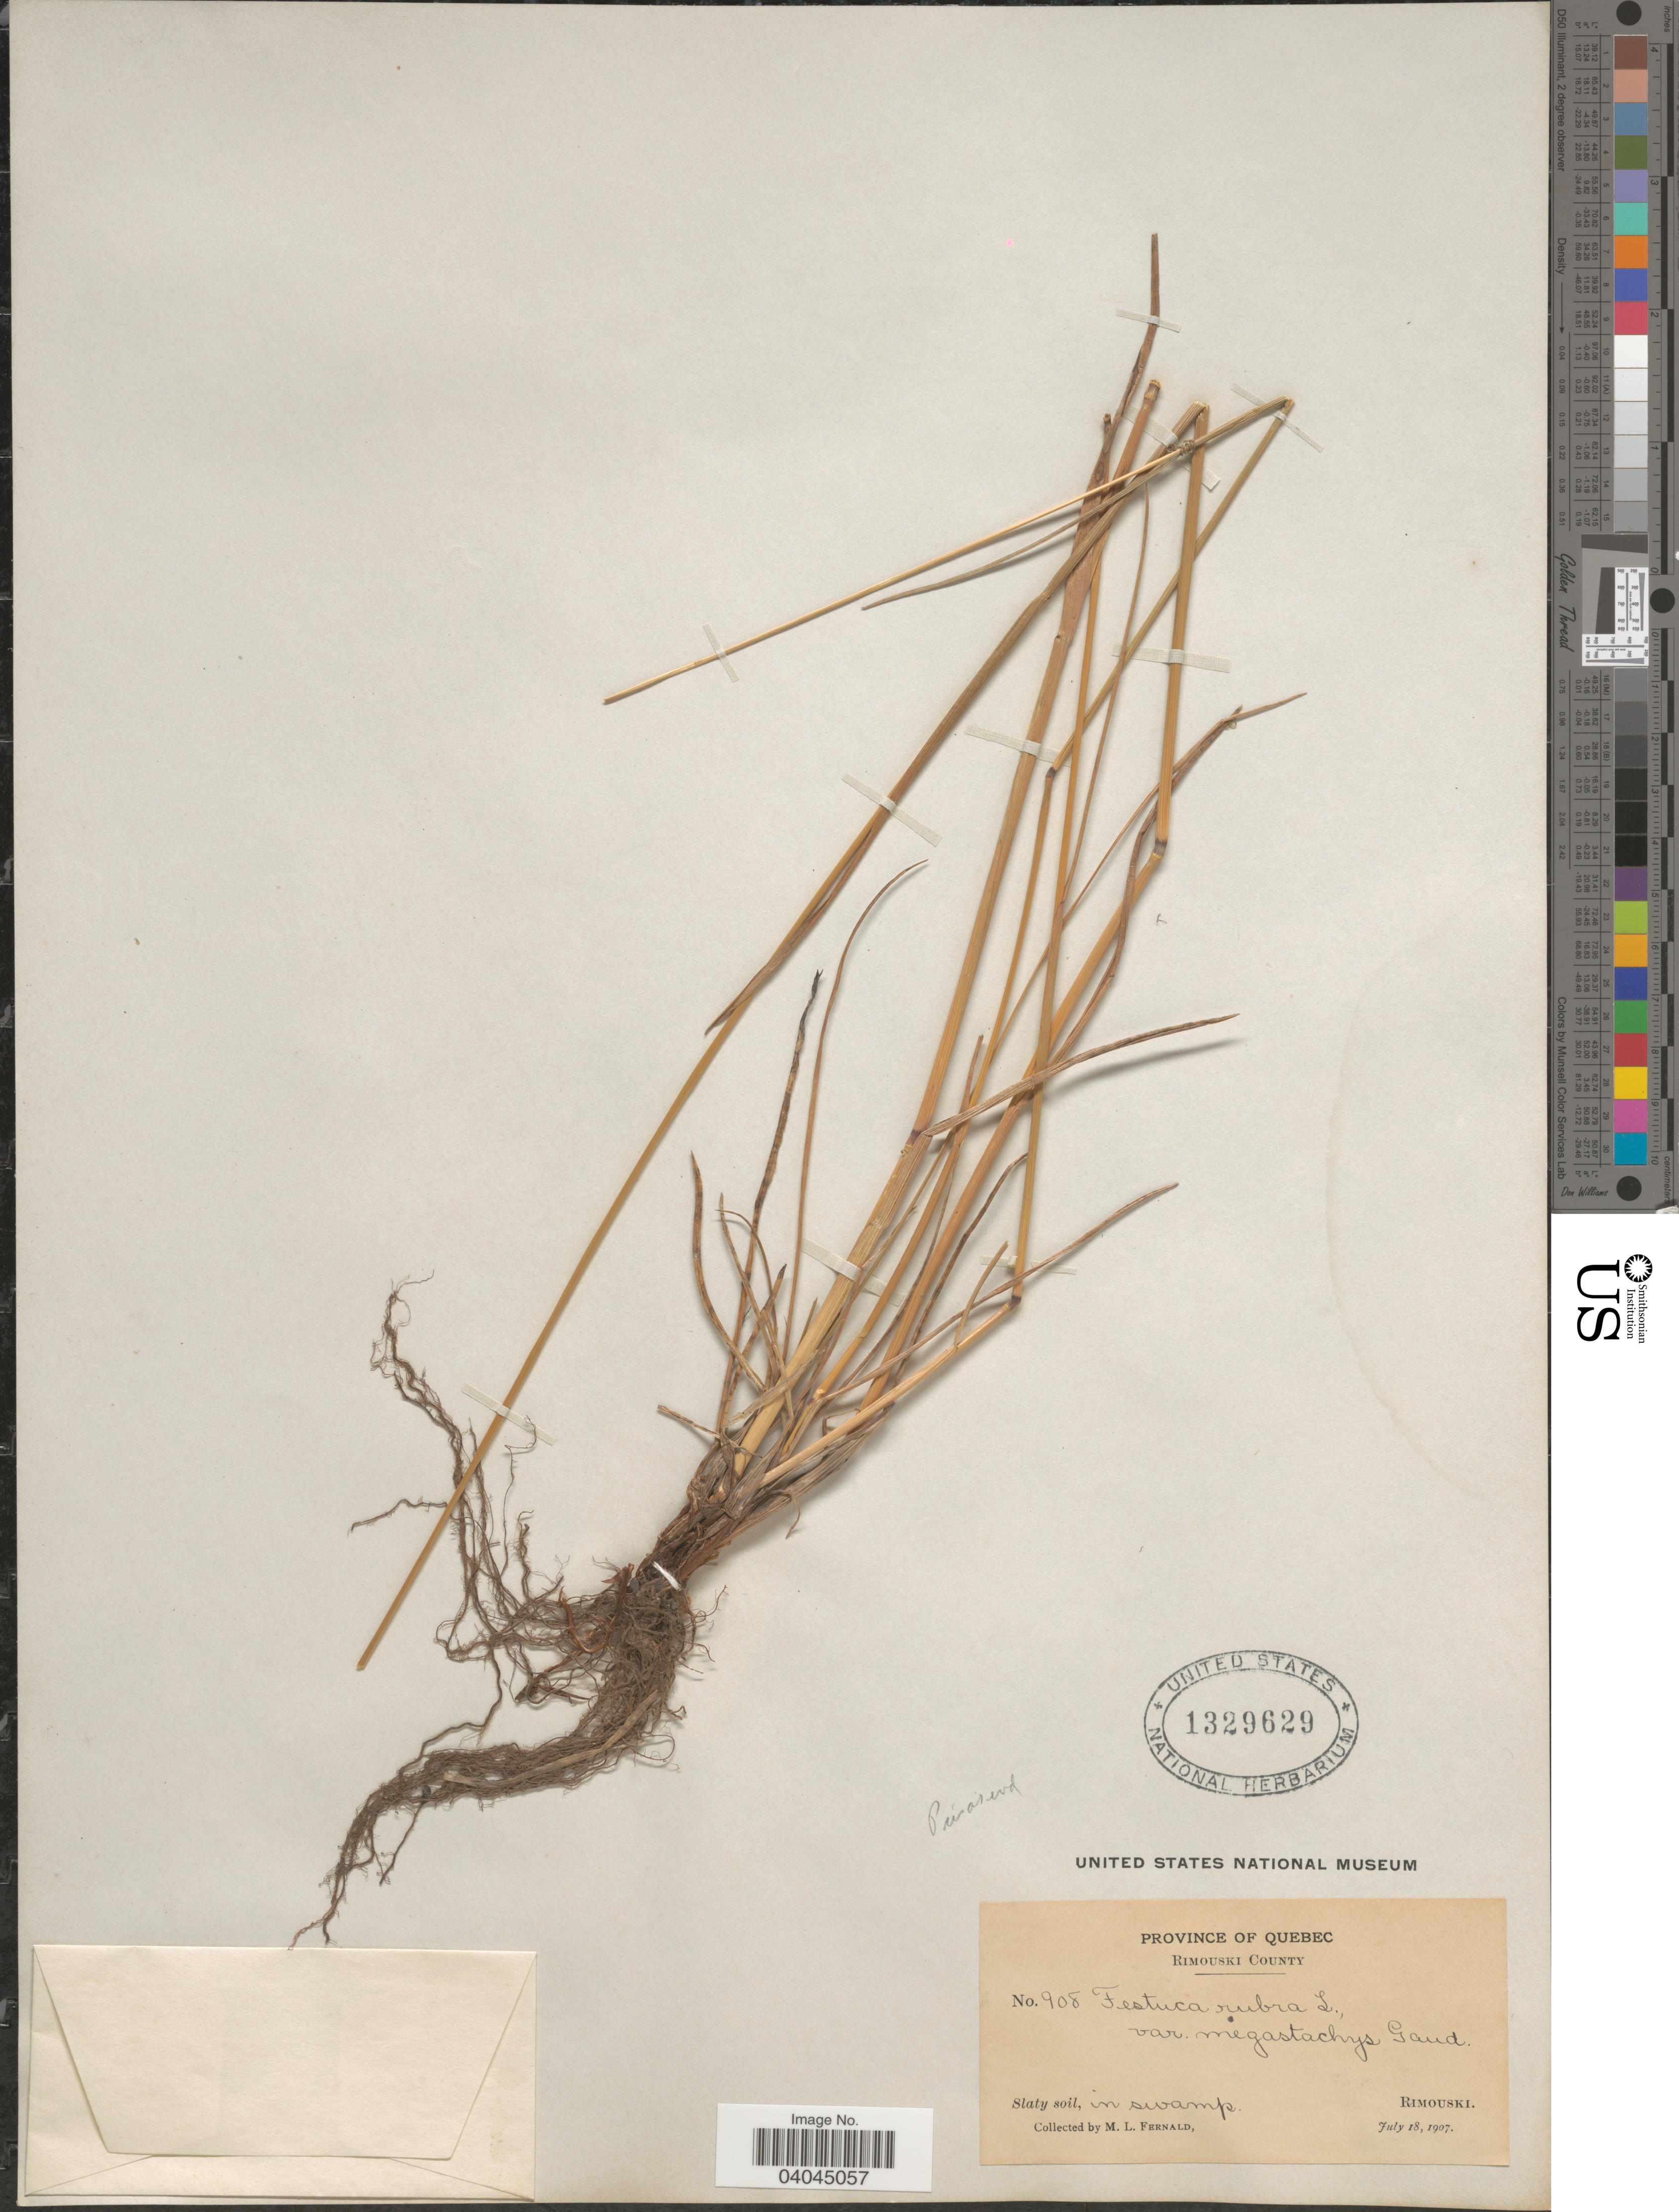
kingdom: Plantae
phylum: Tracheophyta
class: Liliopsida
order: Poales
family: Poaceae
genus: Festuca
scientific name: Festuca rubra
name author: L.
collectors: M. L. Fernald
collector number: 908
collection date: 1907-07-18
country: Canada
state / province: Quebec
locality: Rimouski County. Rimouski.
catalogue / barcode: US 1329629